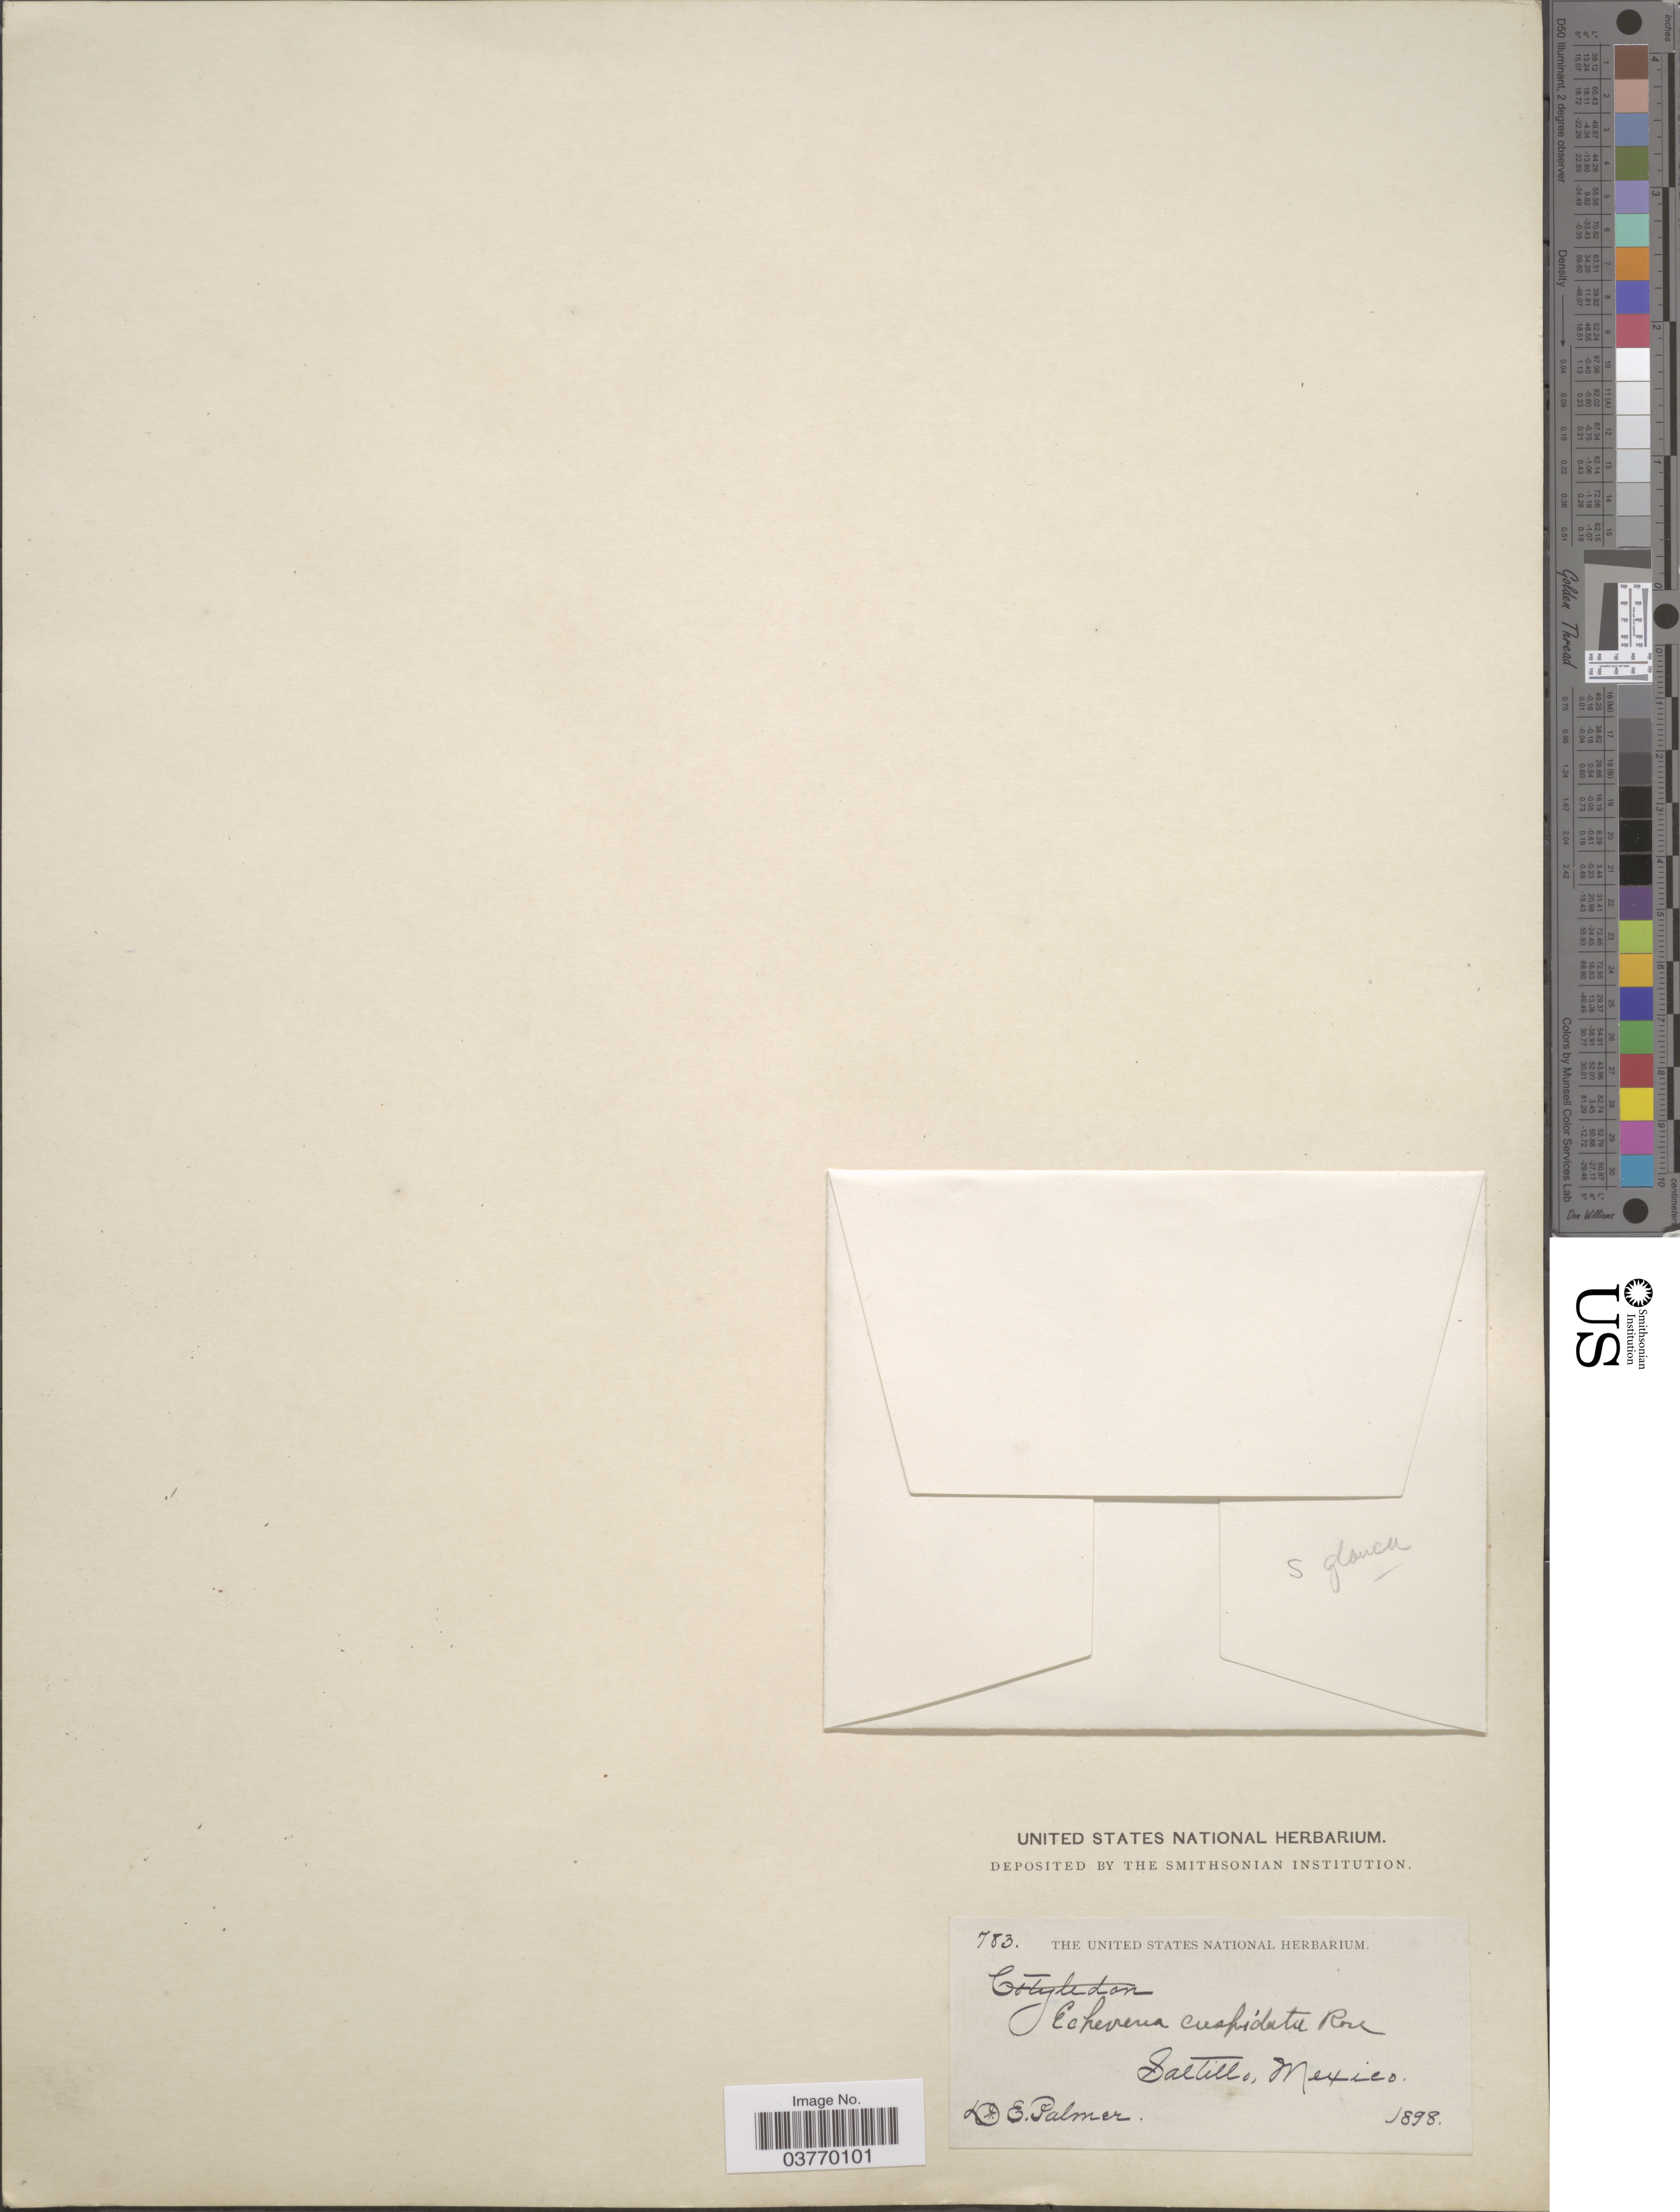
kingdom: Plantae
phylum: Tracheophyta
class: Magnoliopsida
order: Saxifragales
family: Crassulaceae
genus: Echeveria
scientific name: Echeveria cuspidata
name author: Rose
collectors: E. Palmer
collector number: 783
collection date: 1898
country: Mexico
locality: Saltillo.